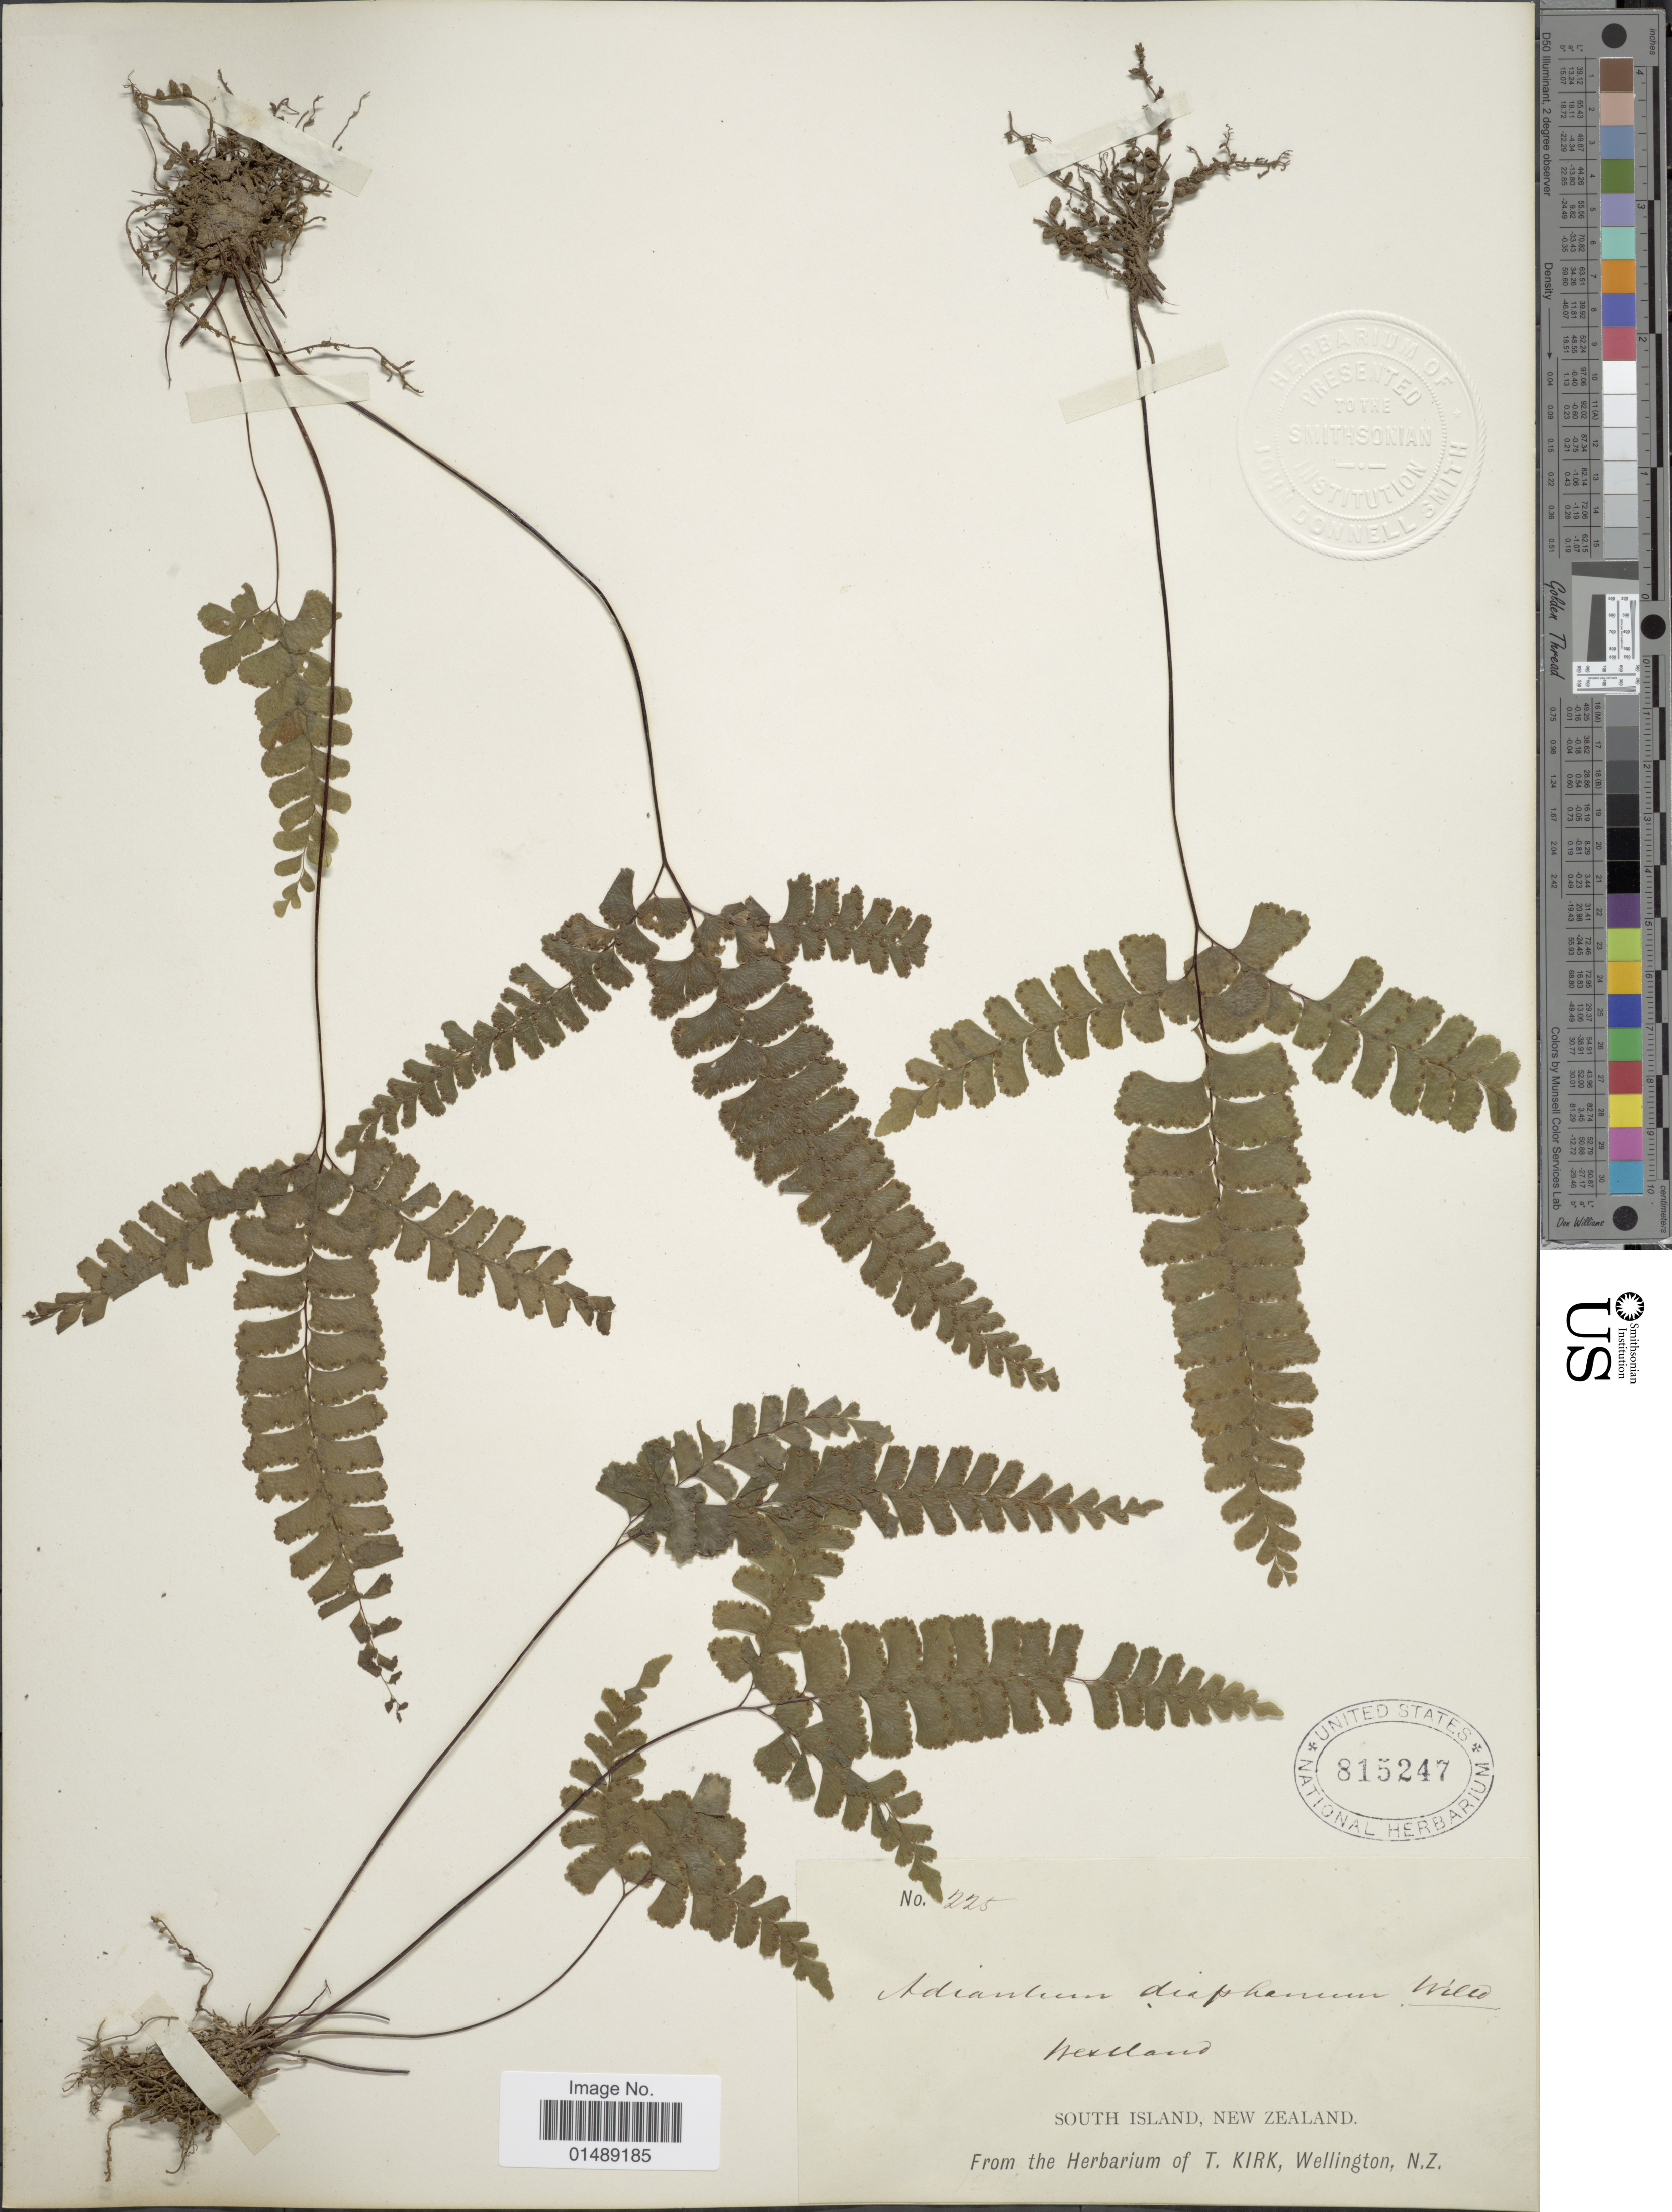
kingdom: Plantae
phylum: Tracheophyta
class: Polypodiopsida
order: Polypodiales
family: Pteridaceae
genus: Adiantum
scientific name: Adiantum diaphanum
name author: Blume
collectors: ex herb. T. Kirk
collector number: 225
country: New Zealand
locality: South island, New Zealand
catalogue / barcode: US 815247